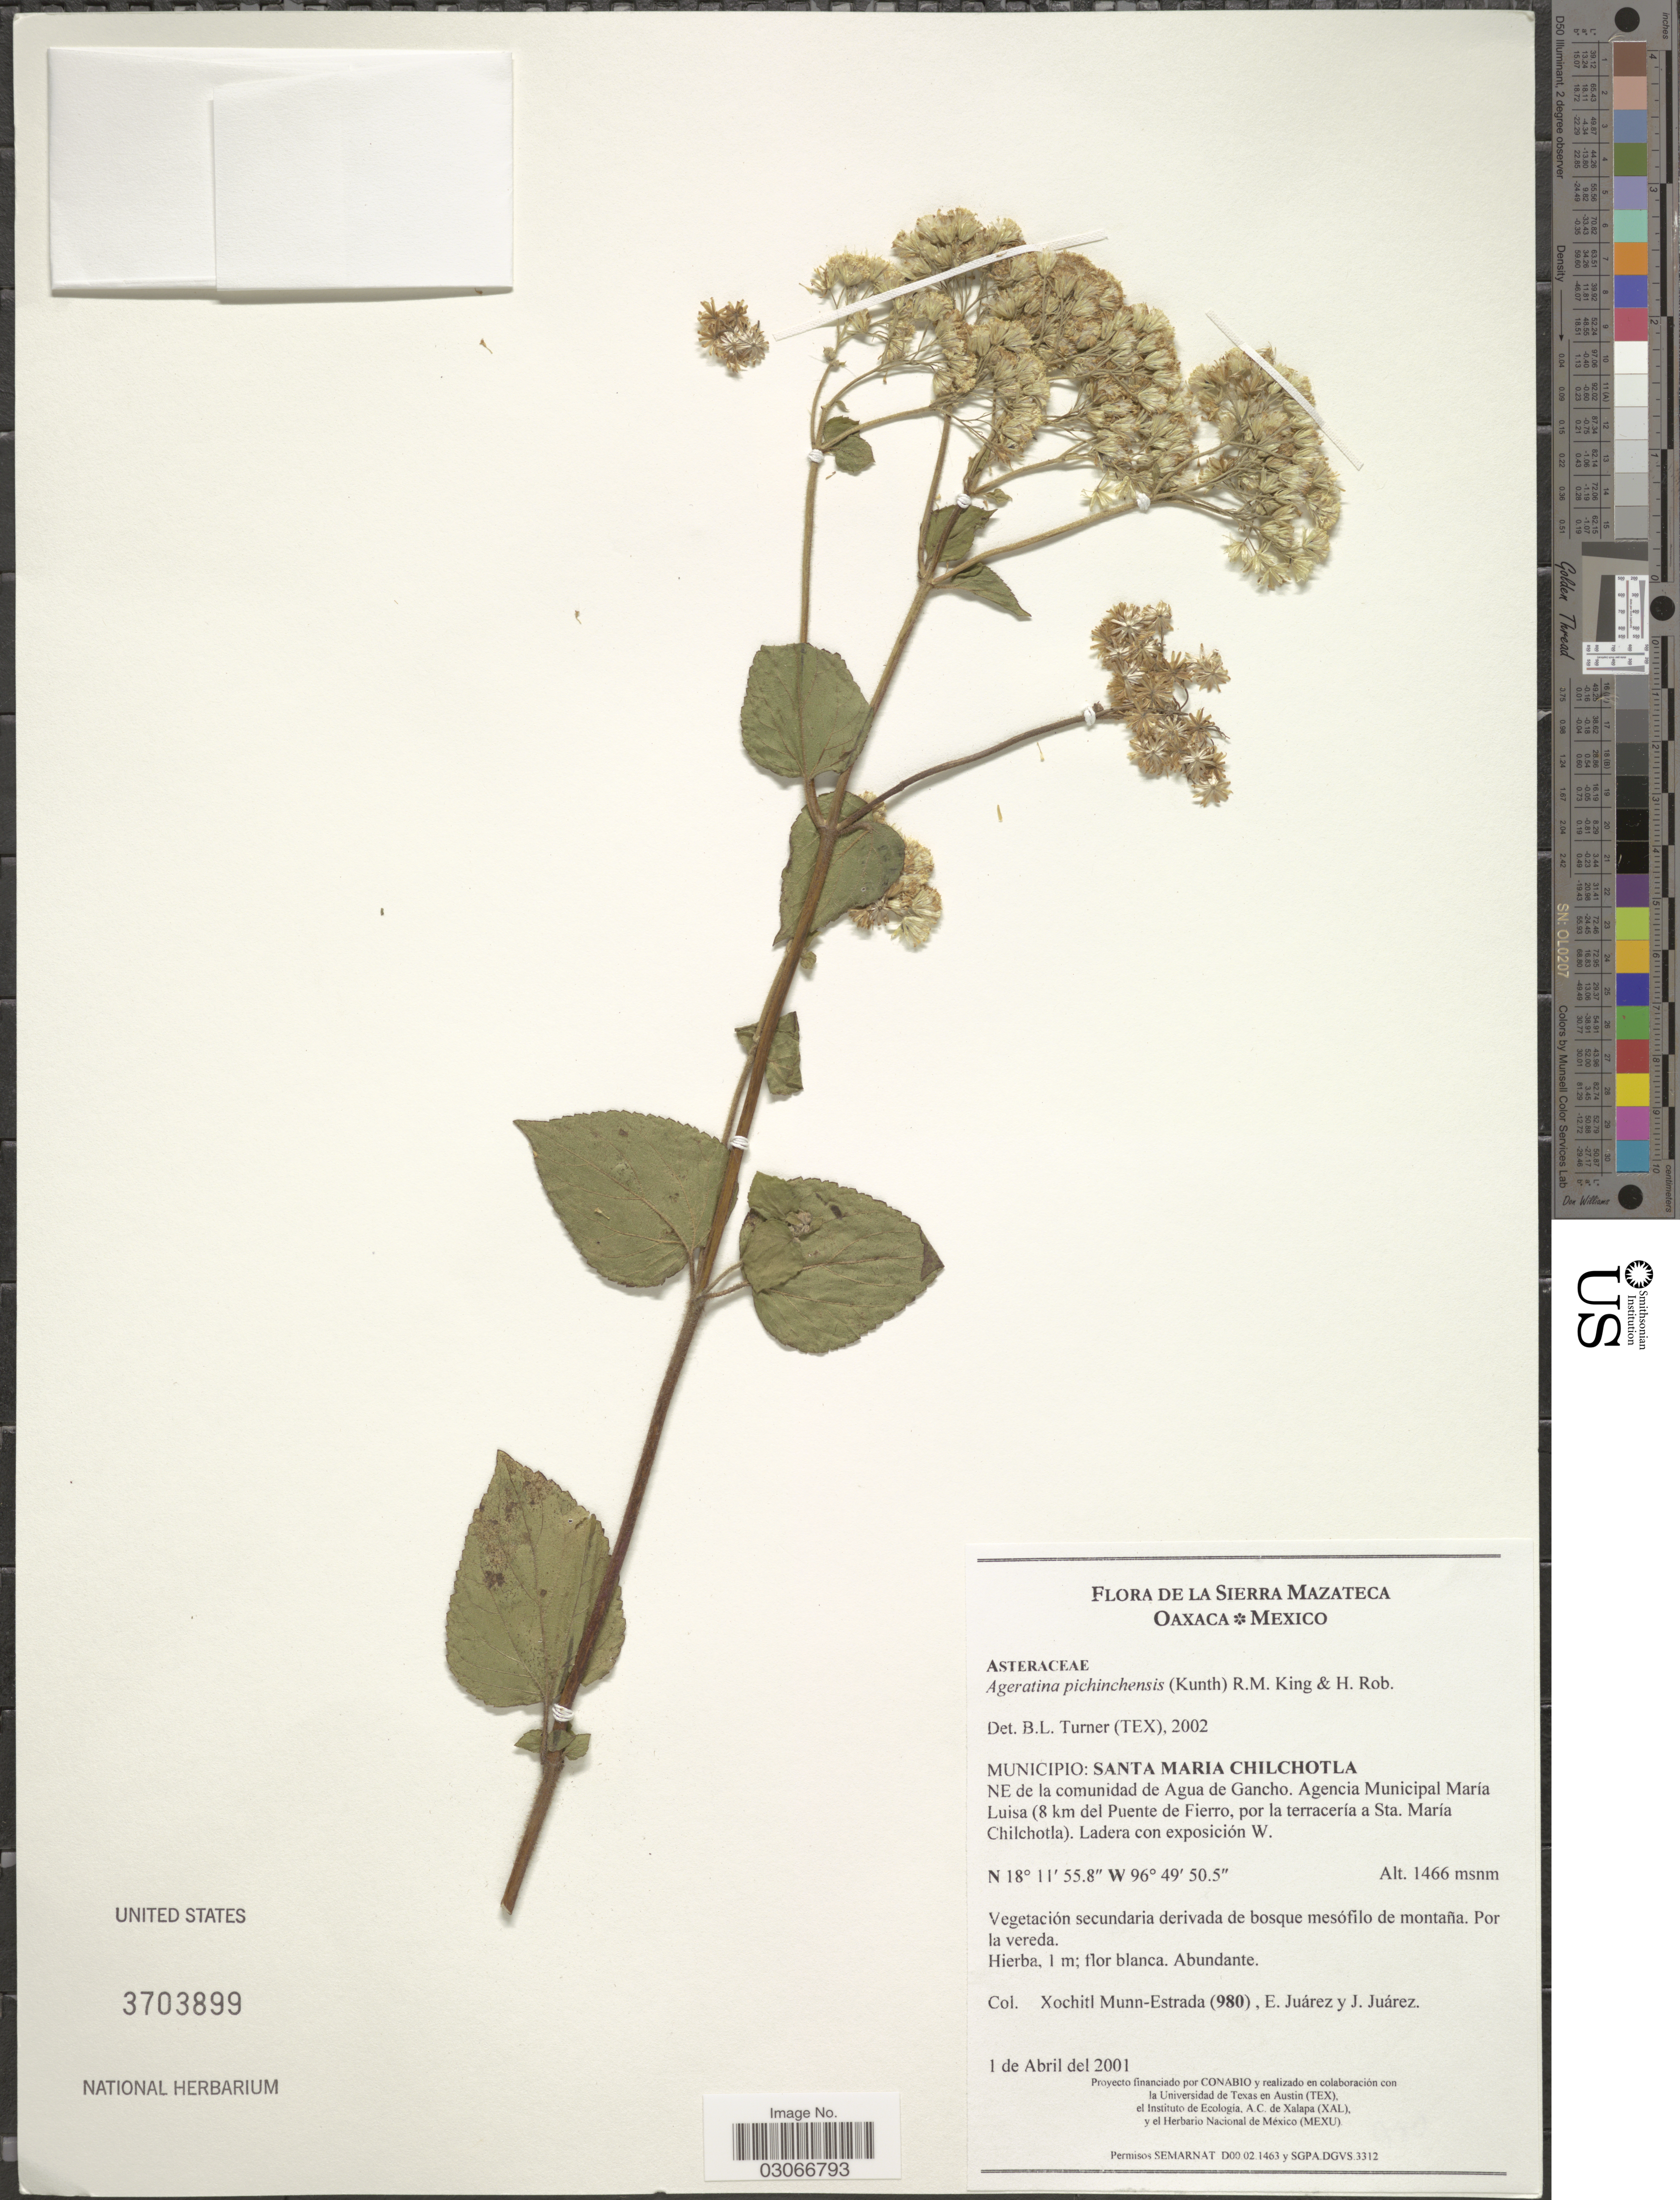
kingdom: Plantae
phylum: Tracheophyta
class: Magnoliopsida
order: Asterales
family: Asteraceae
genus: Ageratina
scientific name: Ageratina pichinchensis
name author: (Kunth) R.M. King & H. Rob.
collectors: X. Munn-Estrada, E. Juarez & J. Juarez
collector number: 980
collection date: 2001-04-01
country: Mexico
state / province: Oaxaca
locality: La Sierra Mazateca. Municipio: Santa Maria Chilchotla, NE de la comunidad de Agua de Gancho. Agencia Municipal Maria Luisa (8 km del Puente de Fierro, por la terracería a Sta. María Chilchotla).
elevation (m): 1466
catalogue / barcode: US 3703899